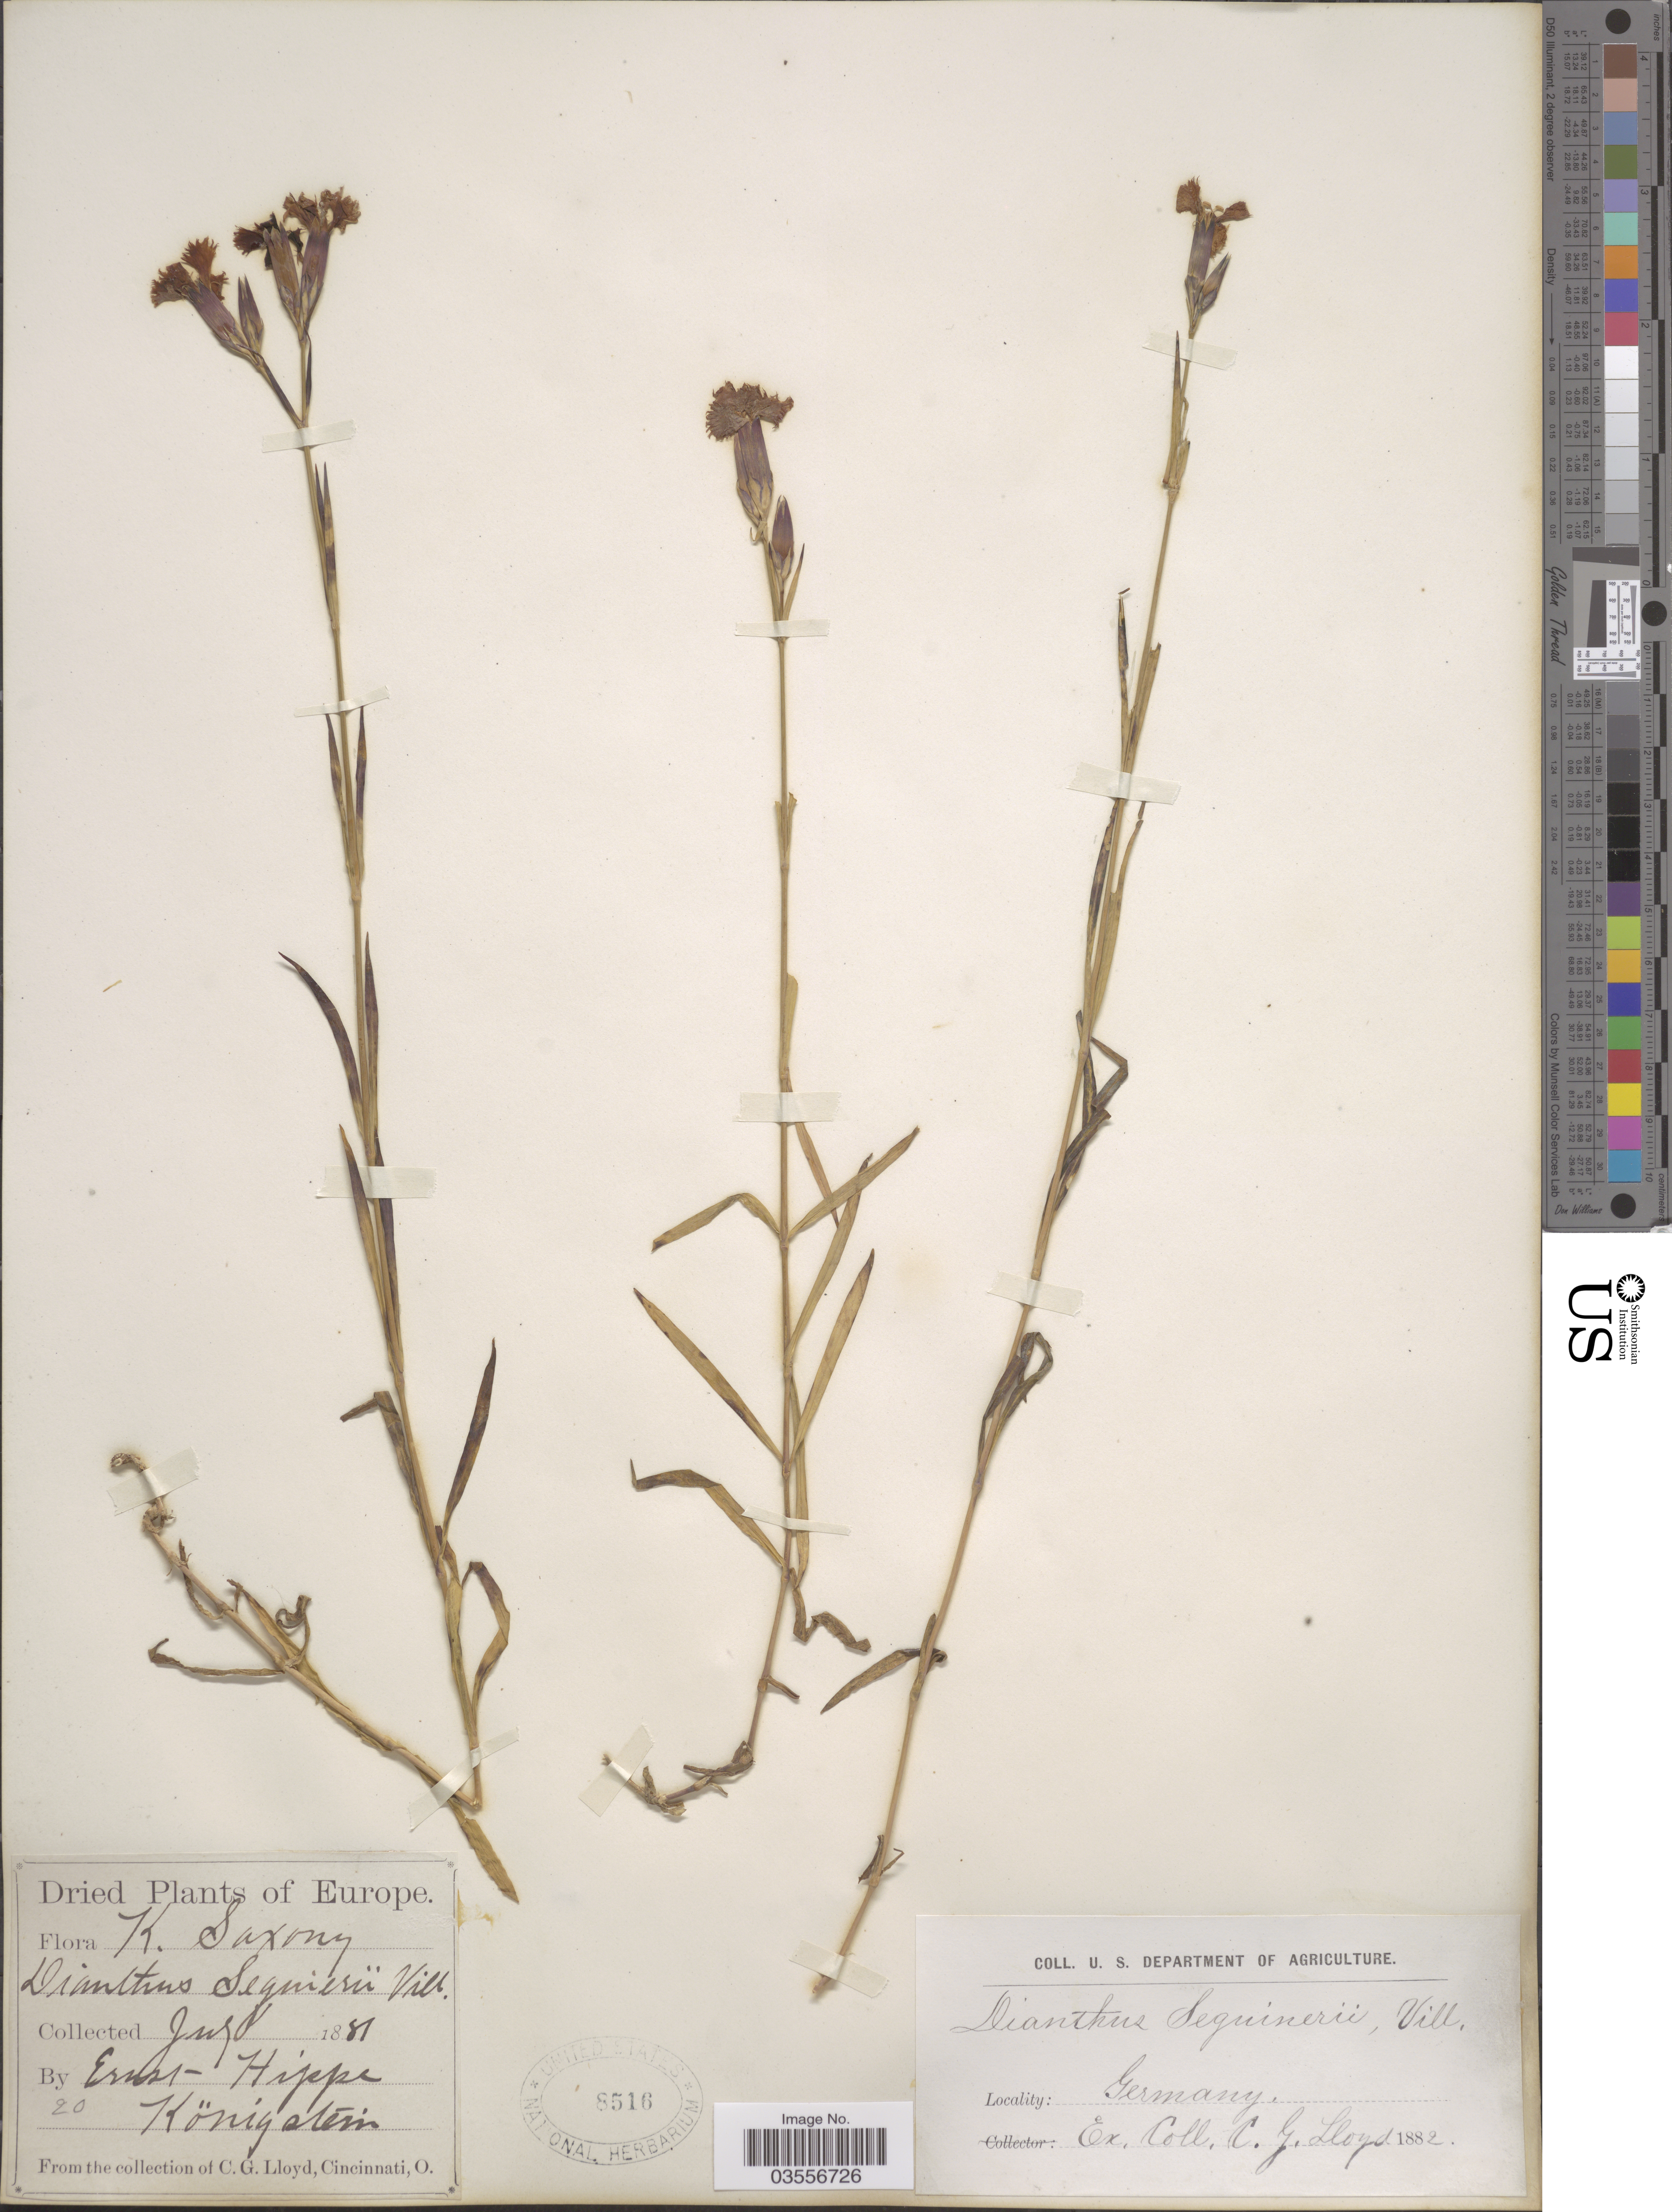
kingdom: Plantae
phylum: Tracheophyta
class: Magnoliopsida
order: Caryophyllales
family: Caryophyllaceae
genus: Dianthus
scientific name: Dianthus seguieri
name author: Vill.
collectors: E. Hippe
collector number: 20?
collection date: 1881-07-08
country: Germany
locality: Königsstein.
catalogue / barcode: US 8516